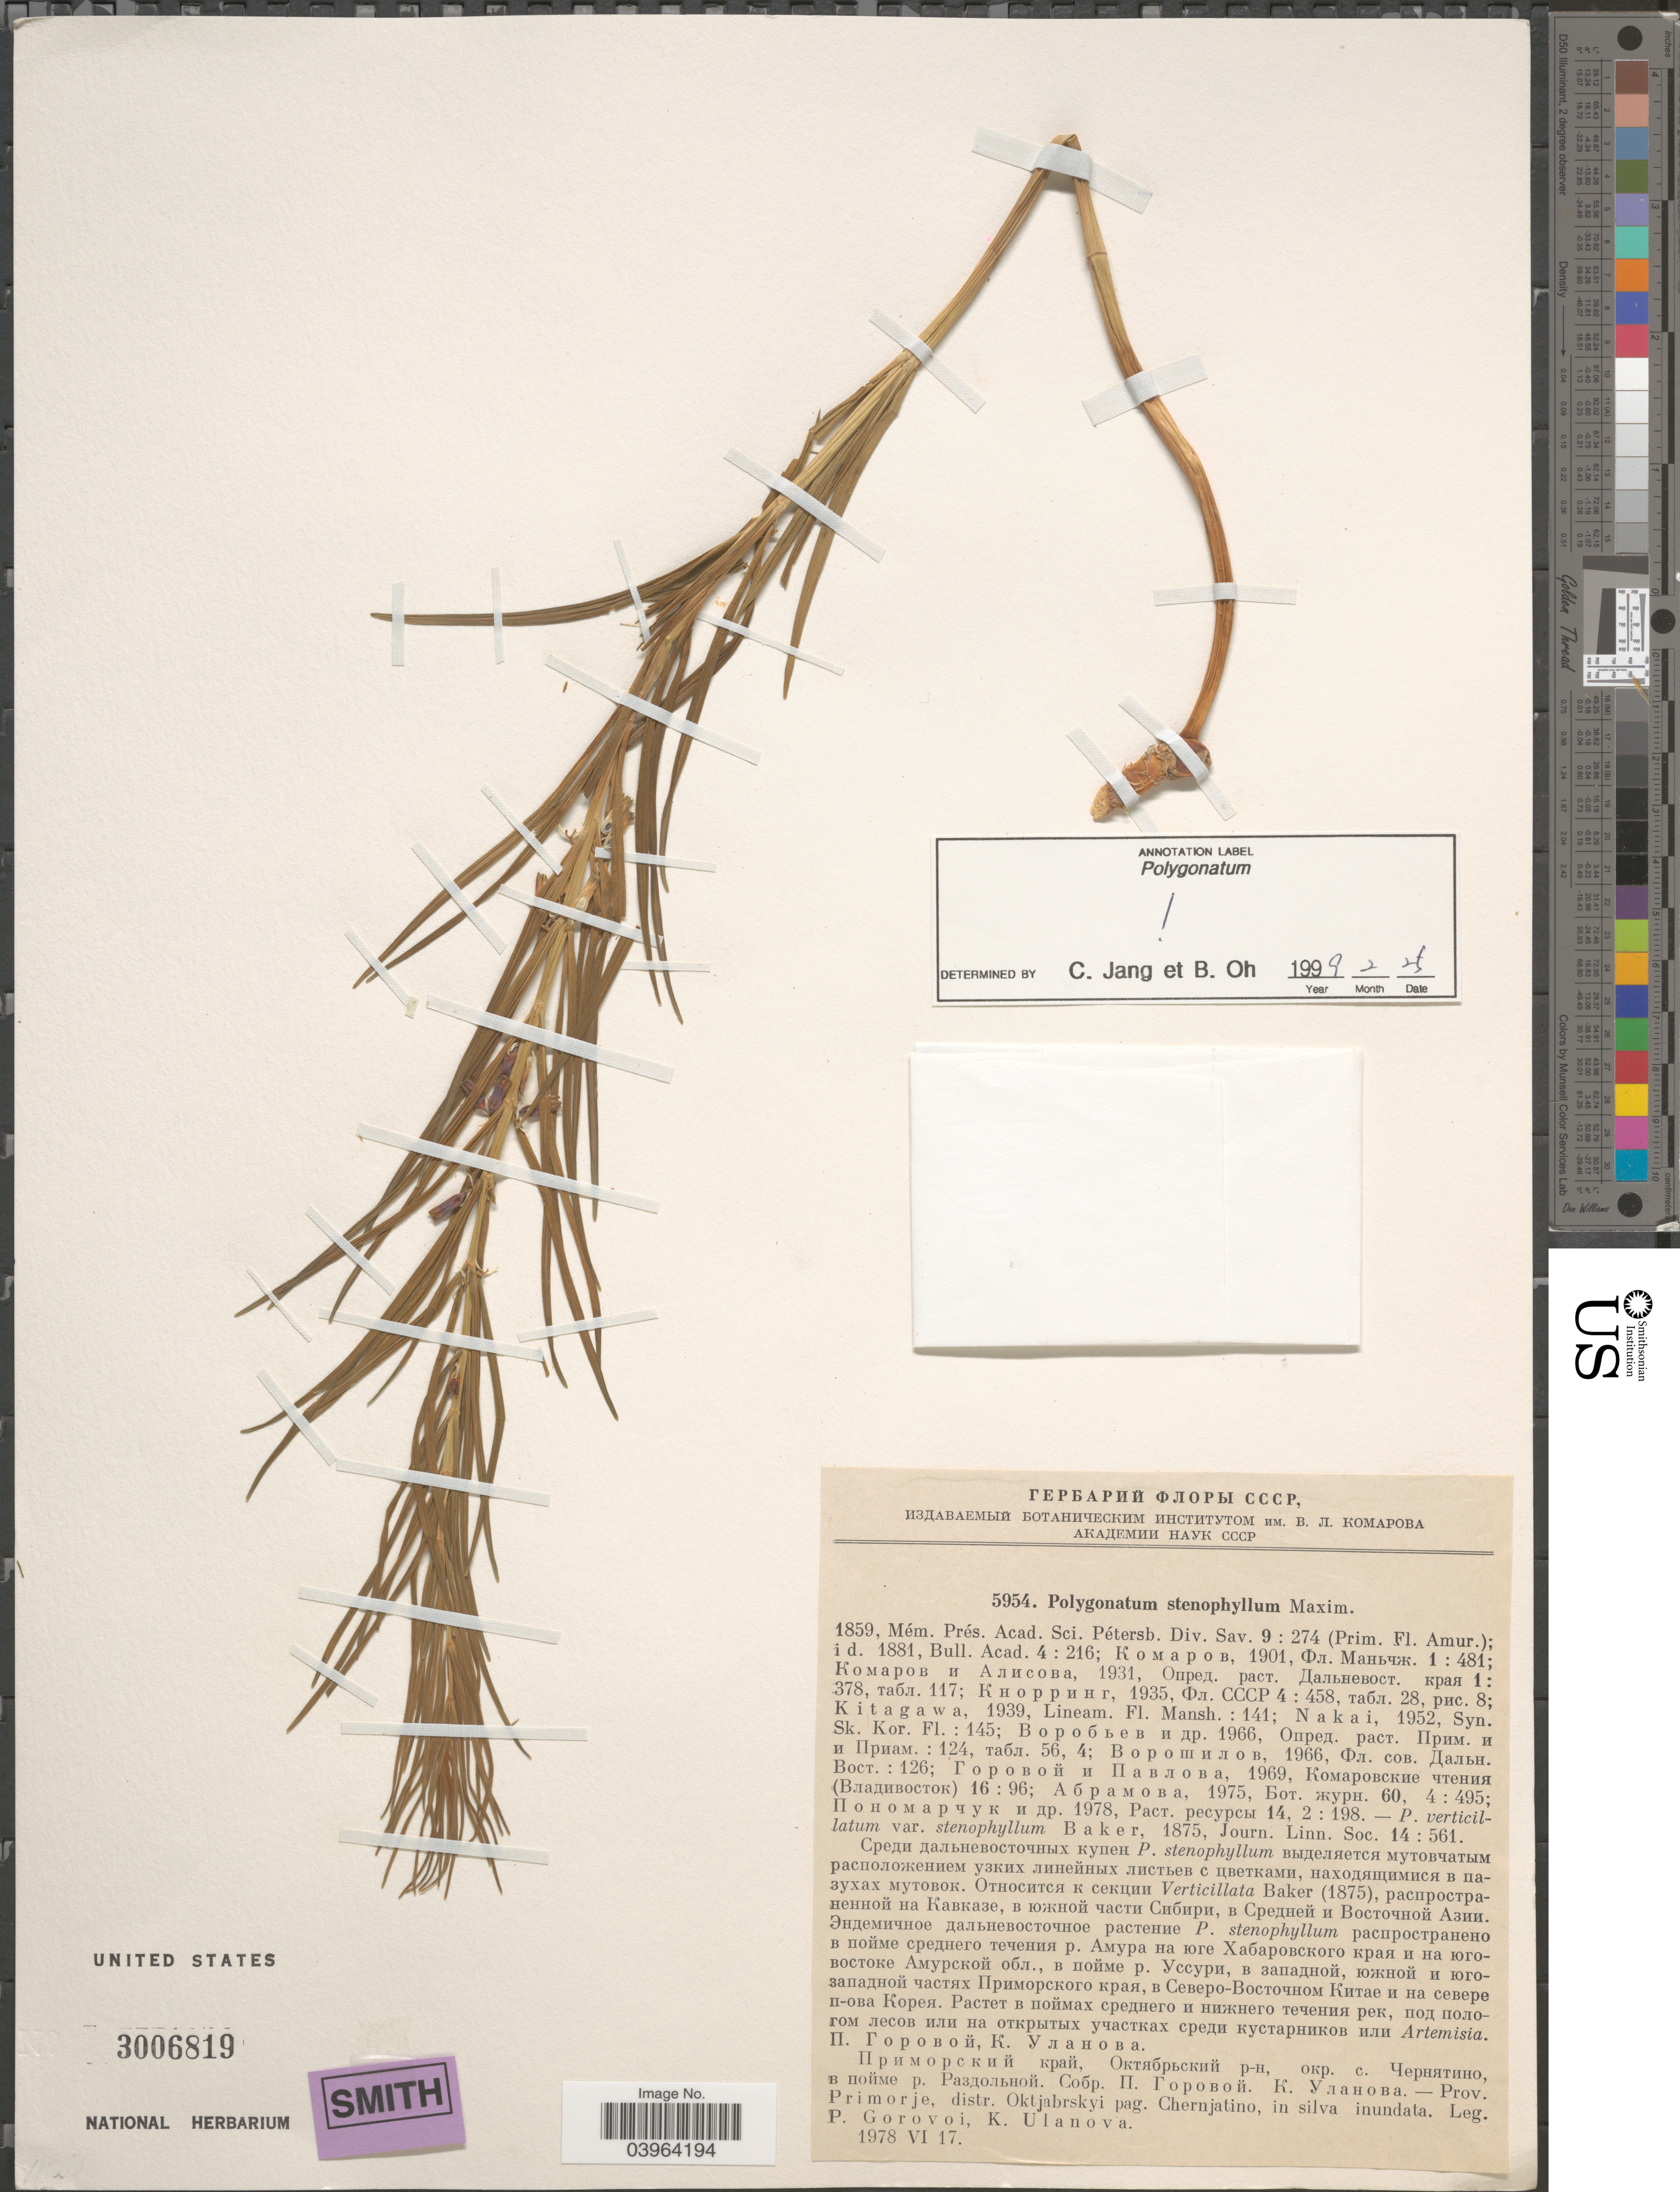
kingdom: Plantae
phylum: Tracheophyta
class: Liliopsida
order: Asparagales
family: Asparagaceae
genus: Polygonatum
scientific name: Polygonatum stenophyllum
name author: Maxim.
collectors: P. Gorovoi & K. Ulanova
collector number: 5954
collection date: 1978-06-17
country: Russian Federation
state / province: Primorsky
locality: Prov. Primorje, distr. Oktjabrskyi pag. Chernjatino, in silva inundata.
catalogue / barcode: US 3006819